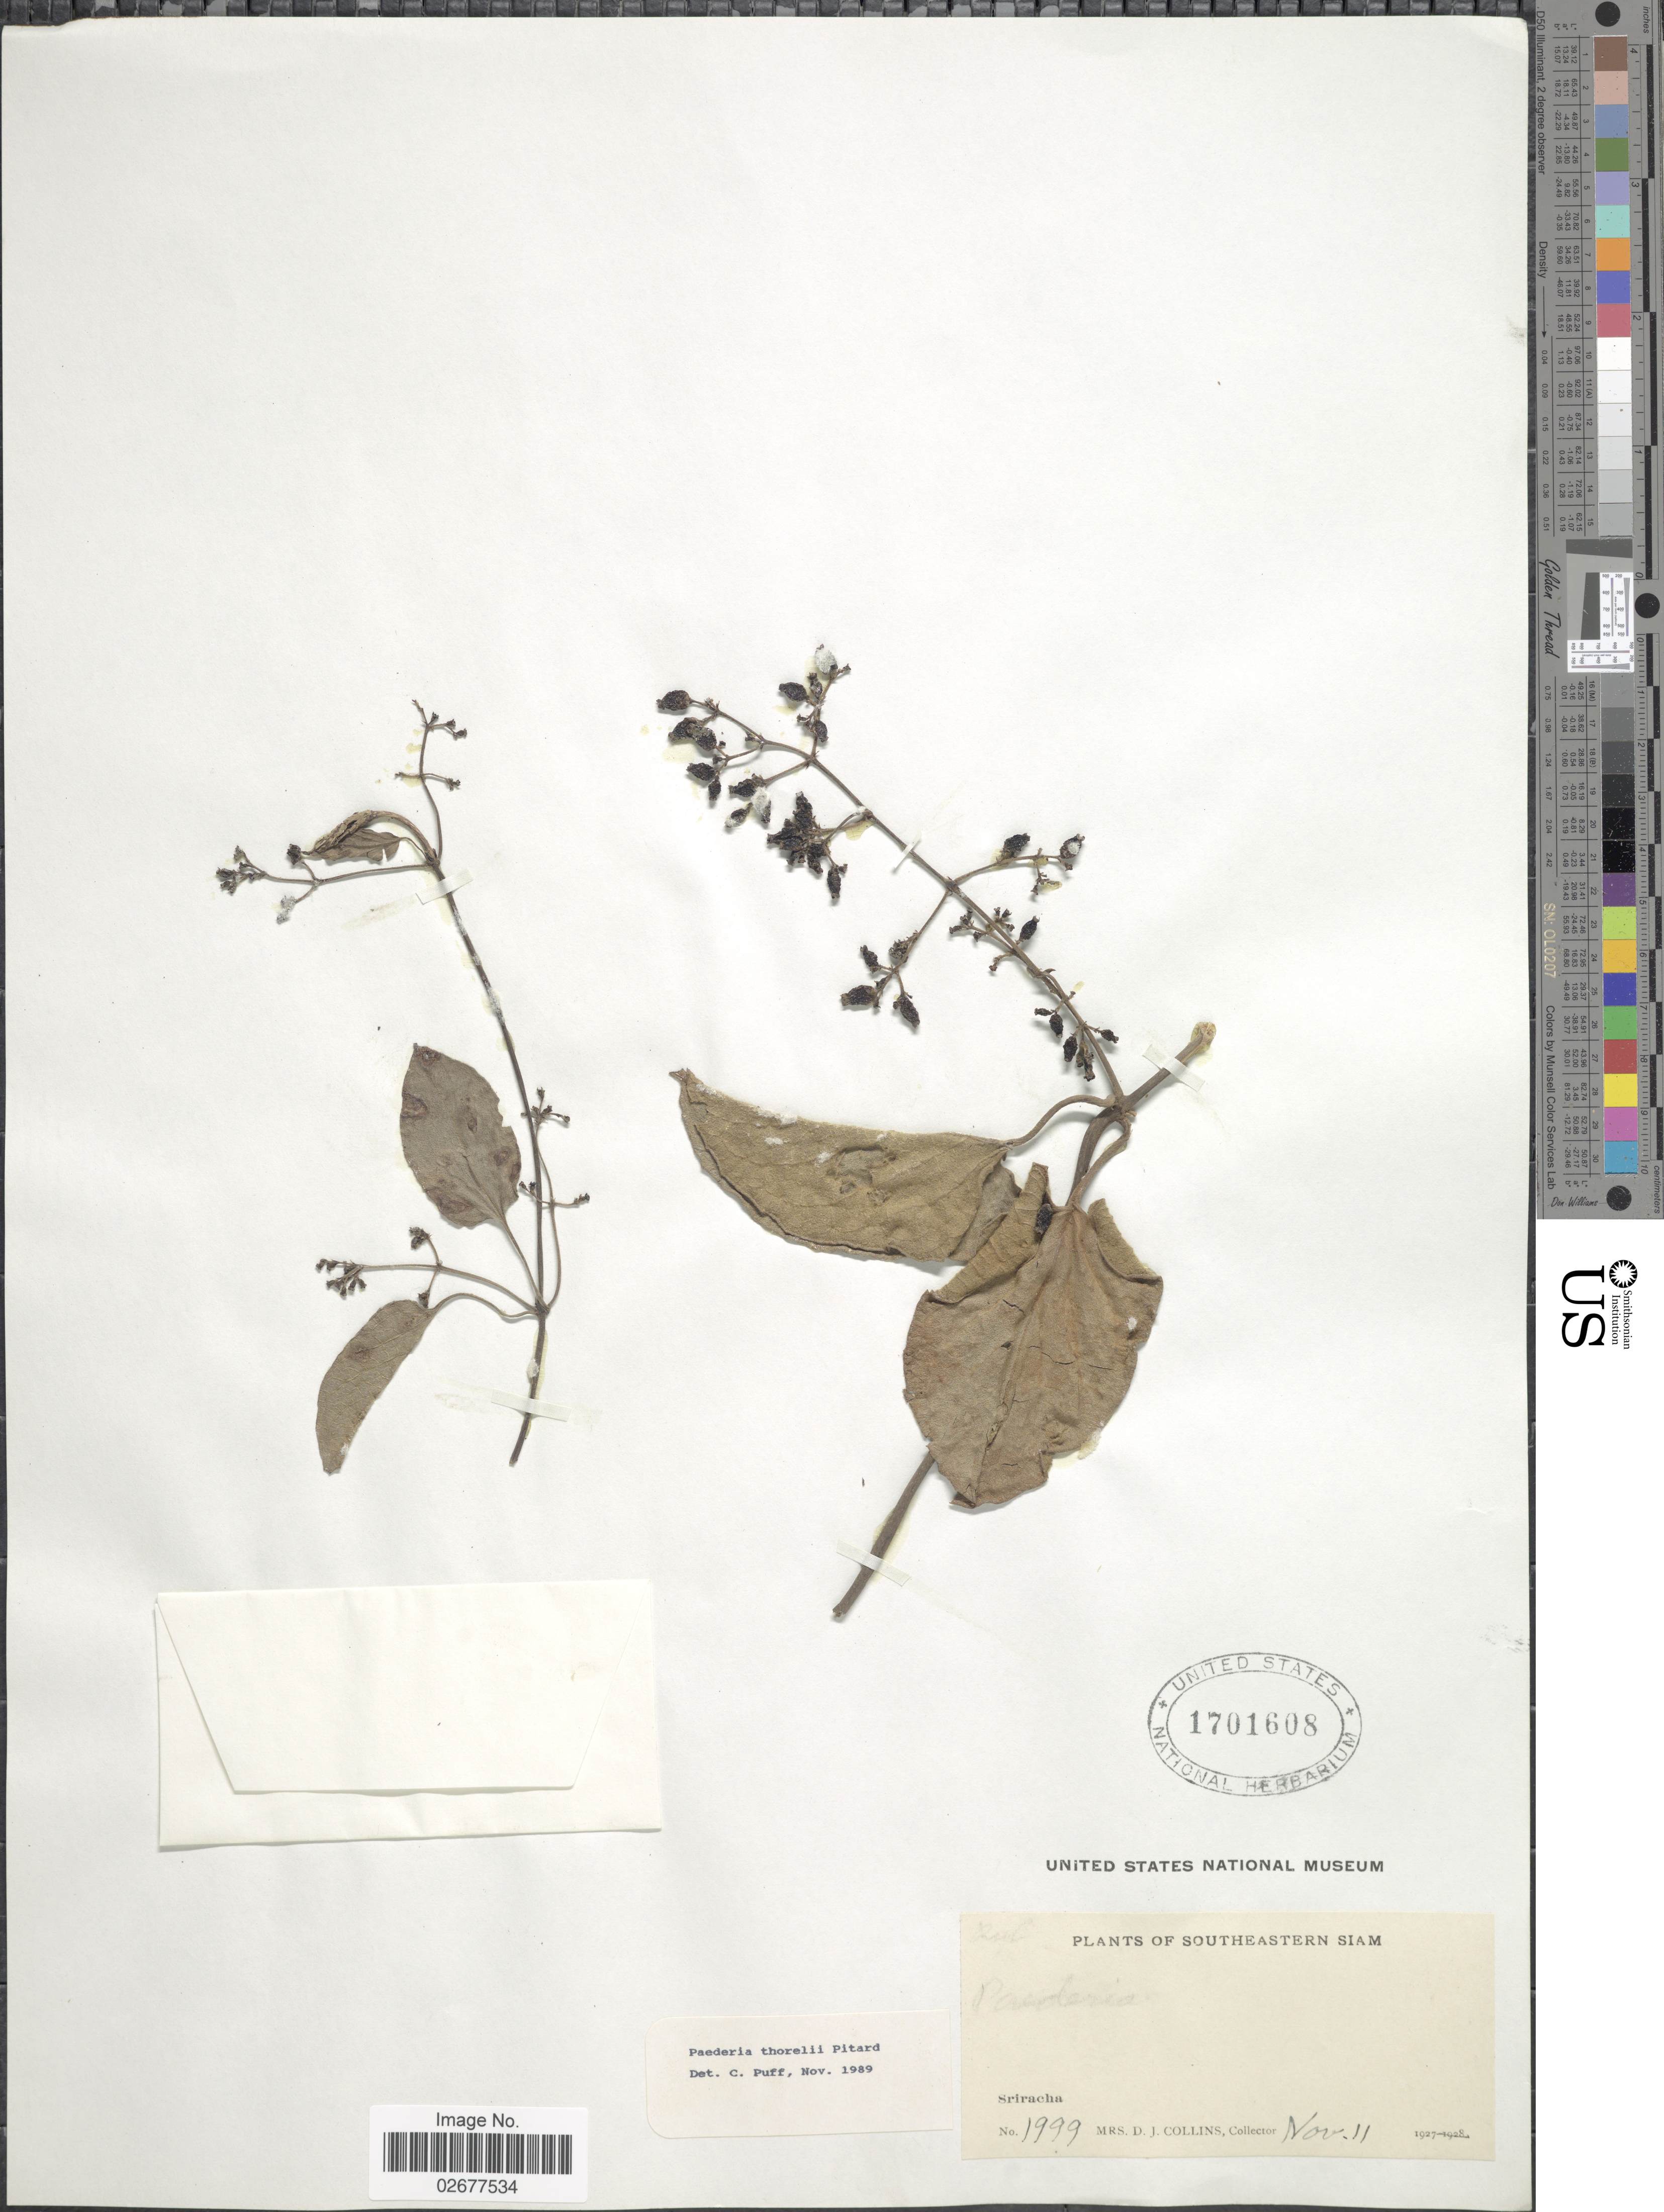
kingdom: Plantae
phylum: Tracheophyta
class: Magnoliopsida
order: Gentianales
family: Rubiaceae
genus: Paederia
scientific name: Paederia thorelii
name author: Pit.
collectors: Mrs. D. J. Collins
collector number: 1999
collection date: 1927-11-11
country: Thailand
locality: Southeastern Siam. Sriracha.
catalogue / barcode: US 1701608